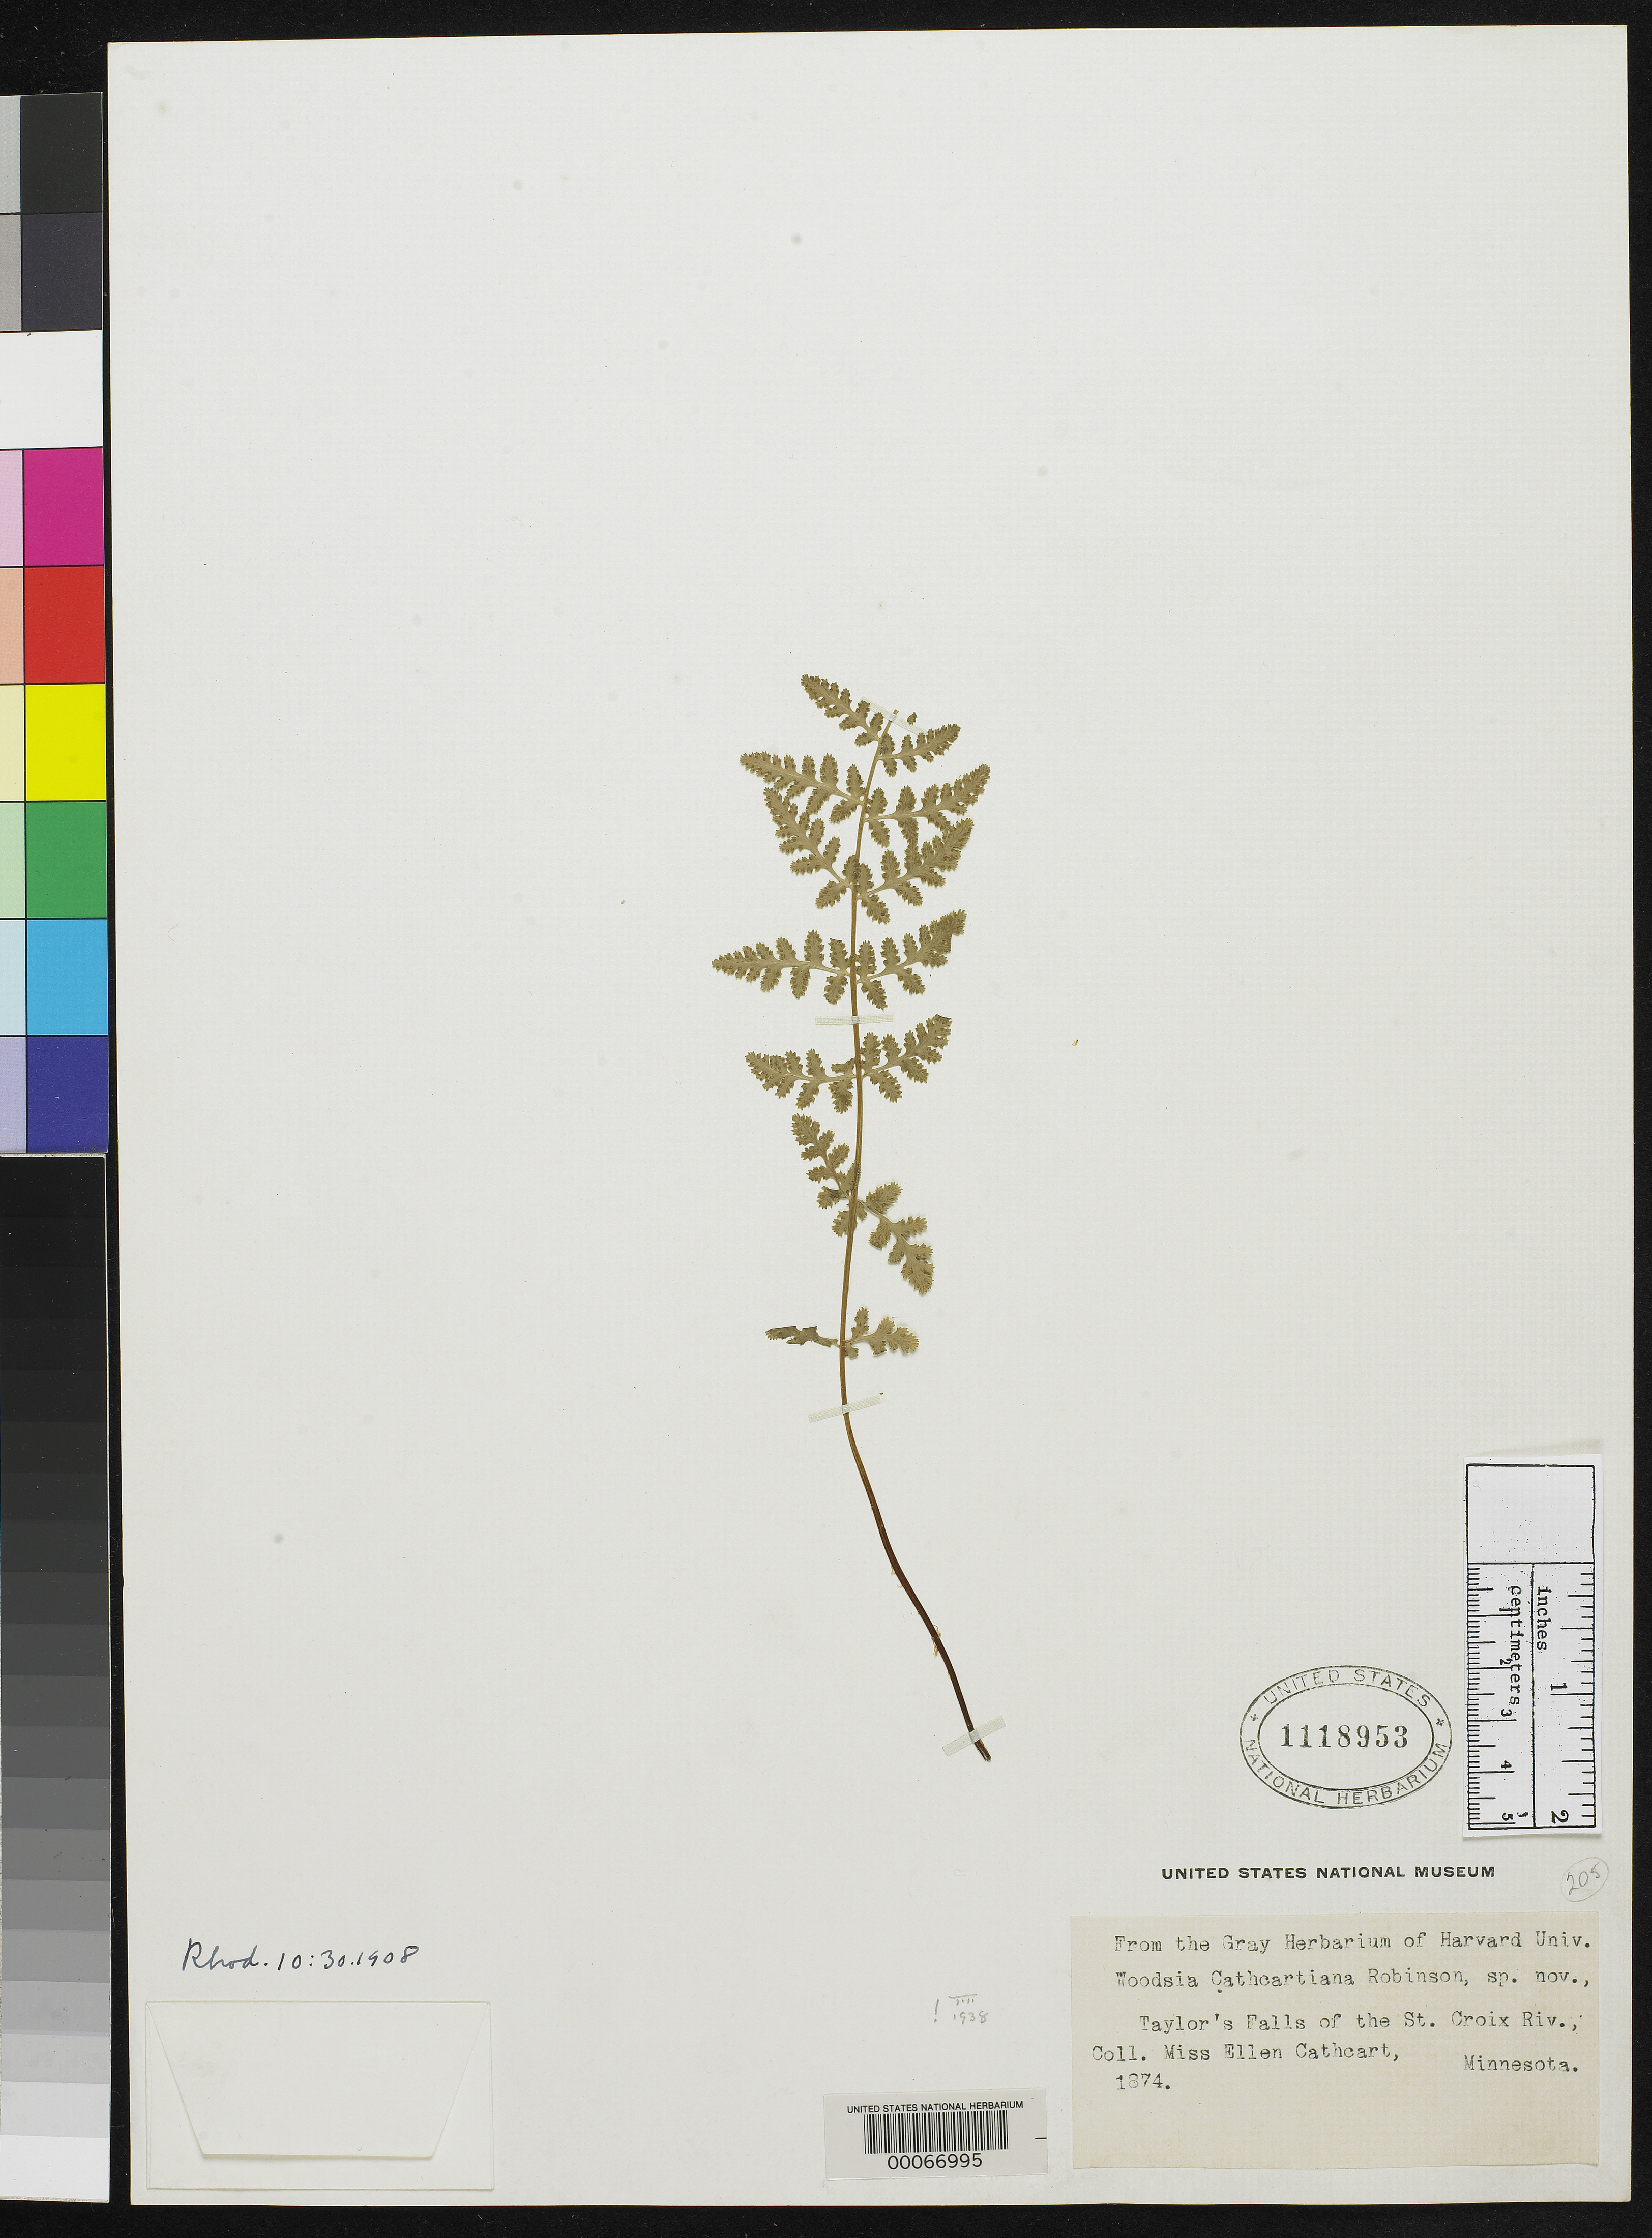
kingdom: Plantae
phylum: Tracheophyta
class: Polypodiopsida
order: Polypodiales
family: Woodsiaceae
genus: Woodsia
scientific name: Woodsia cathcartiana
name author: B.L. Rob.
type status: Type Collection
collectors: E. M. Cathcart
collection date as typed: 1874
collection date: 1874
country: United States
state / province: Minnesota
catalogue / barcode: US 1118953